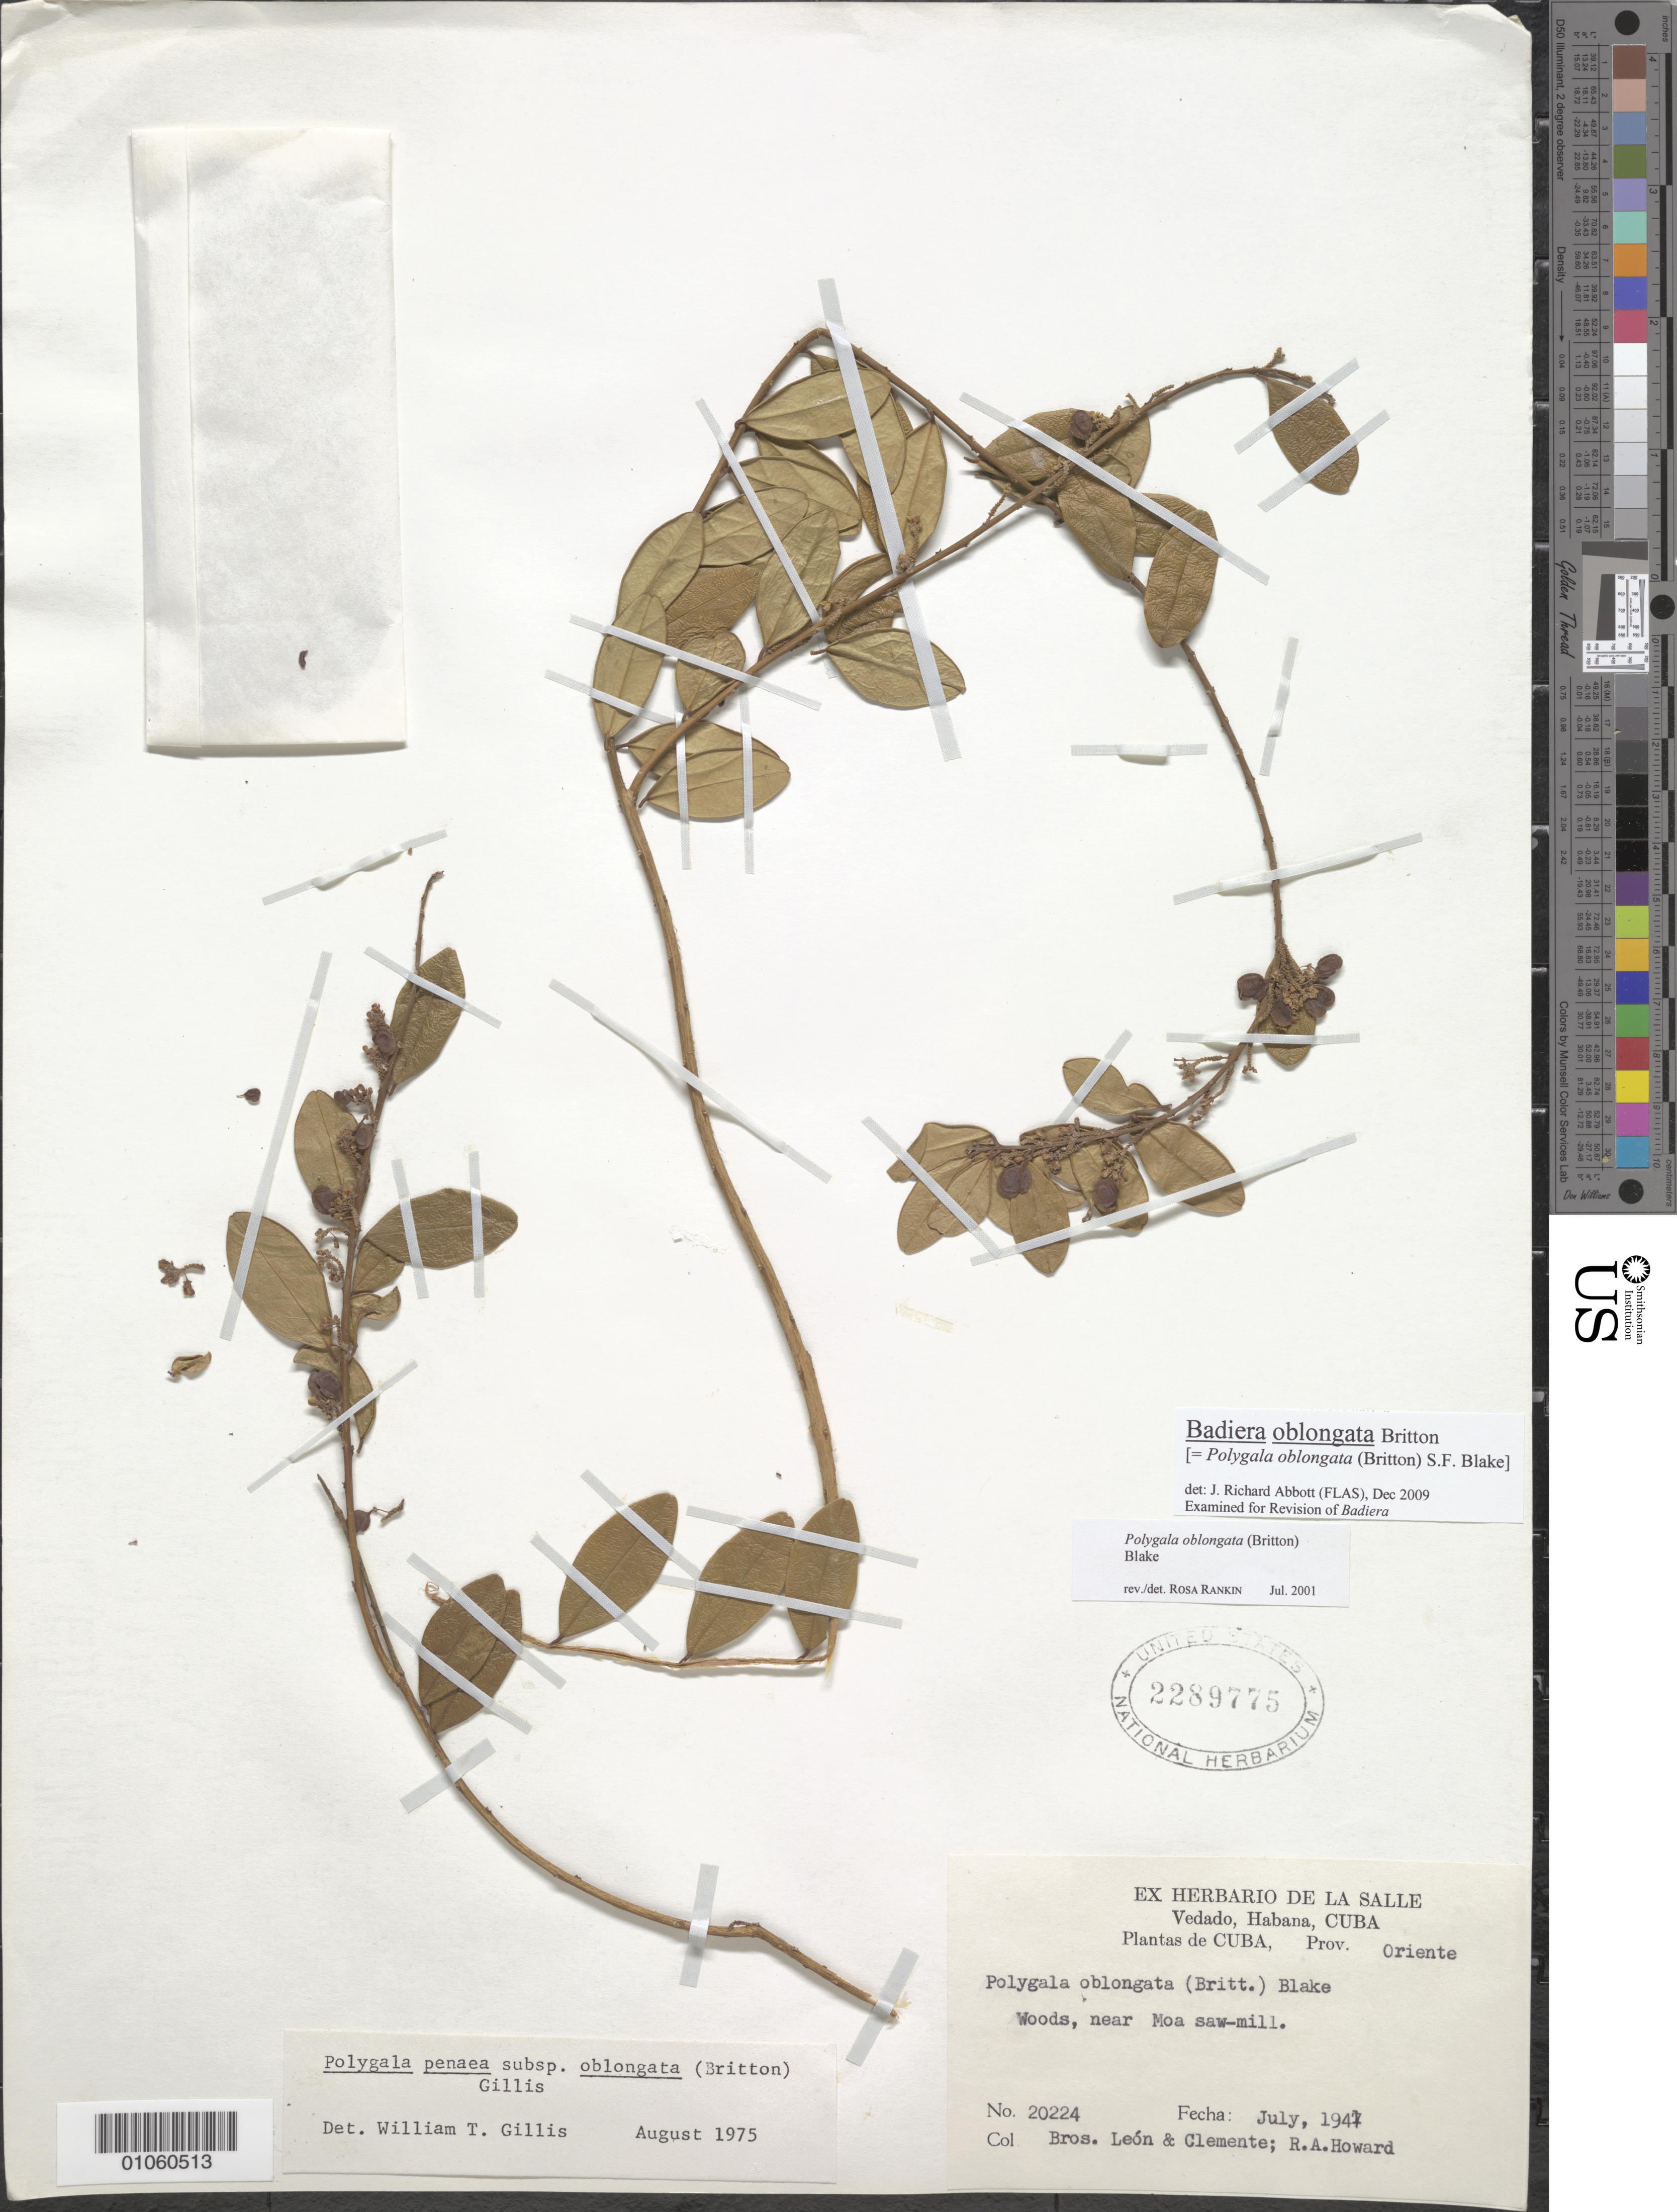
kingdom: Plantae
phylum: Tracheophyta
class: Magnoliopsida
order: Fabales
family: Polygalaceae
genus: Badiera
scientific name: Badiera oblongata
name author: Britton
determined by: Abbott, J. R., (FLAS)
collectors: Bro. León & Bro. Clemente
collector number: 20224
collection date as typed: Jul 1941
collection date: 1941-07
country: Cuba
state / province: Holguín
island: Cuba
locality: Moa saw mill vicinity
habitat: Woods near saw mill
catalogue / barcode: US 2289775